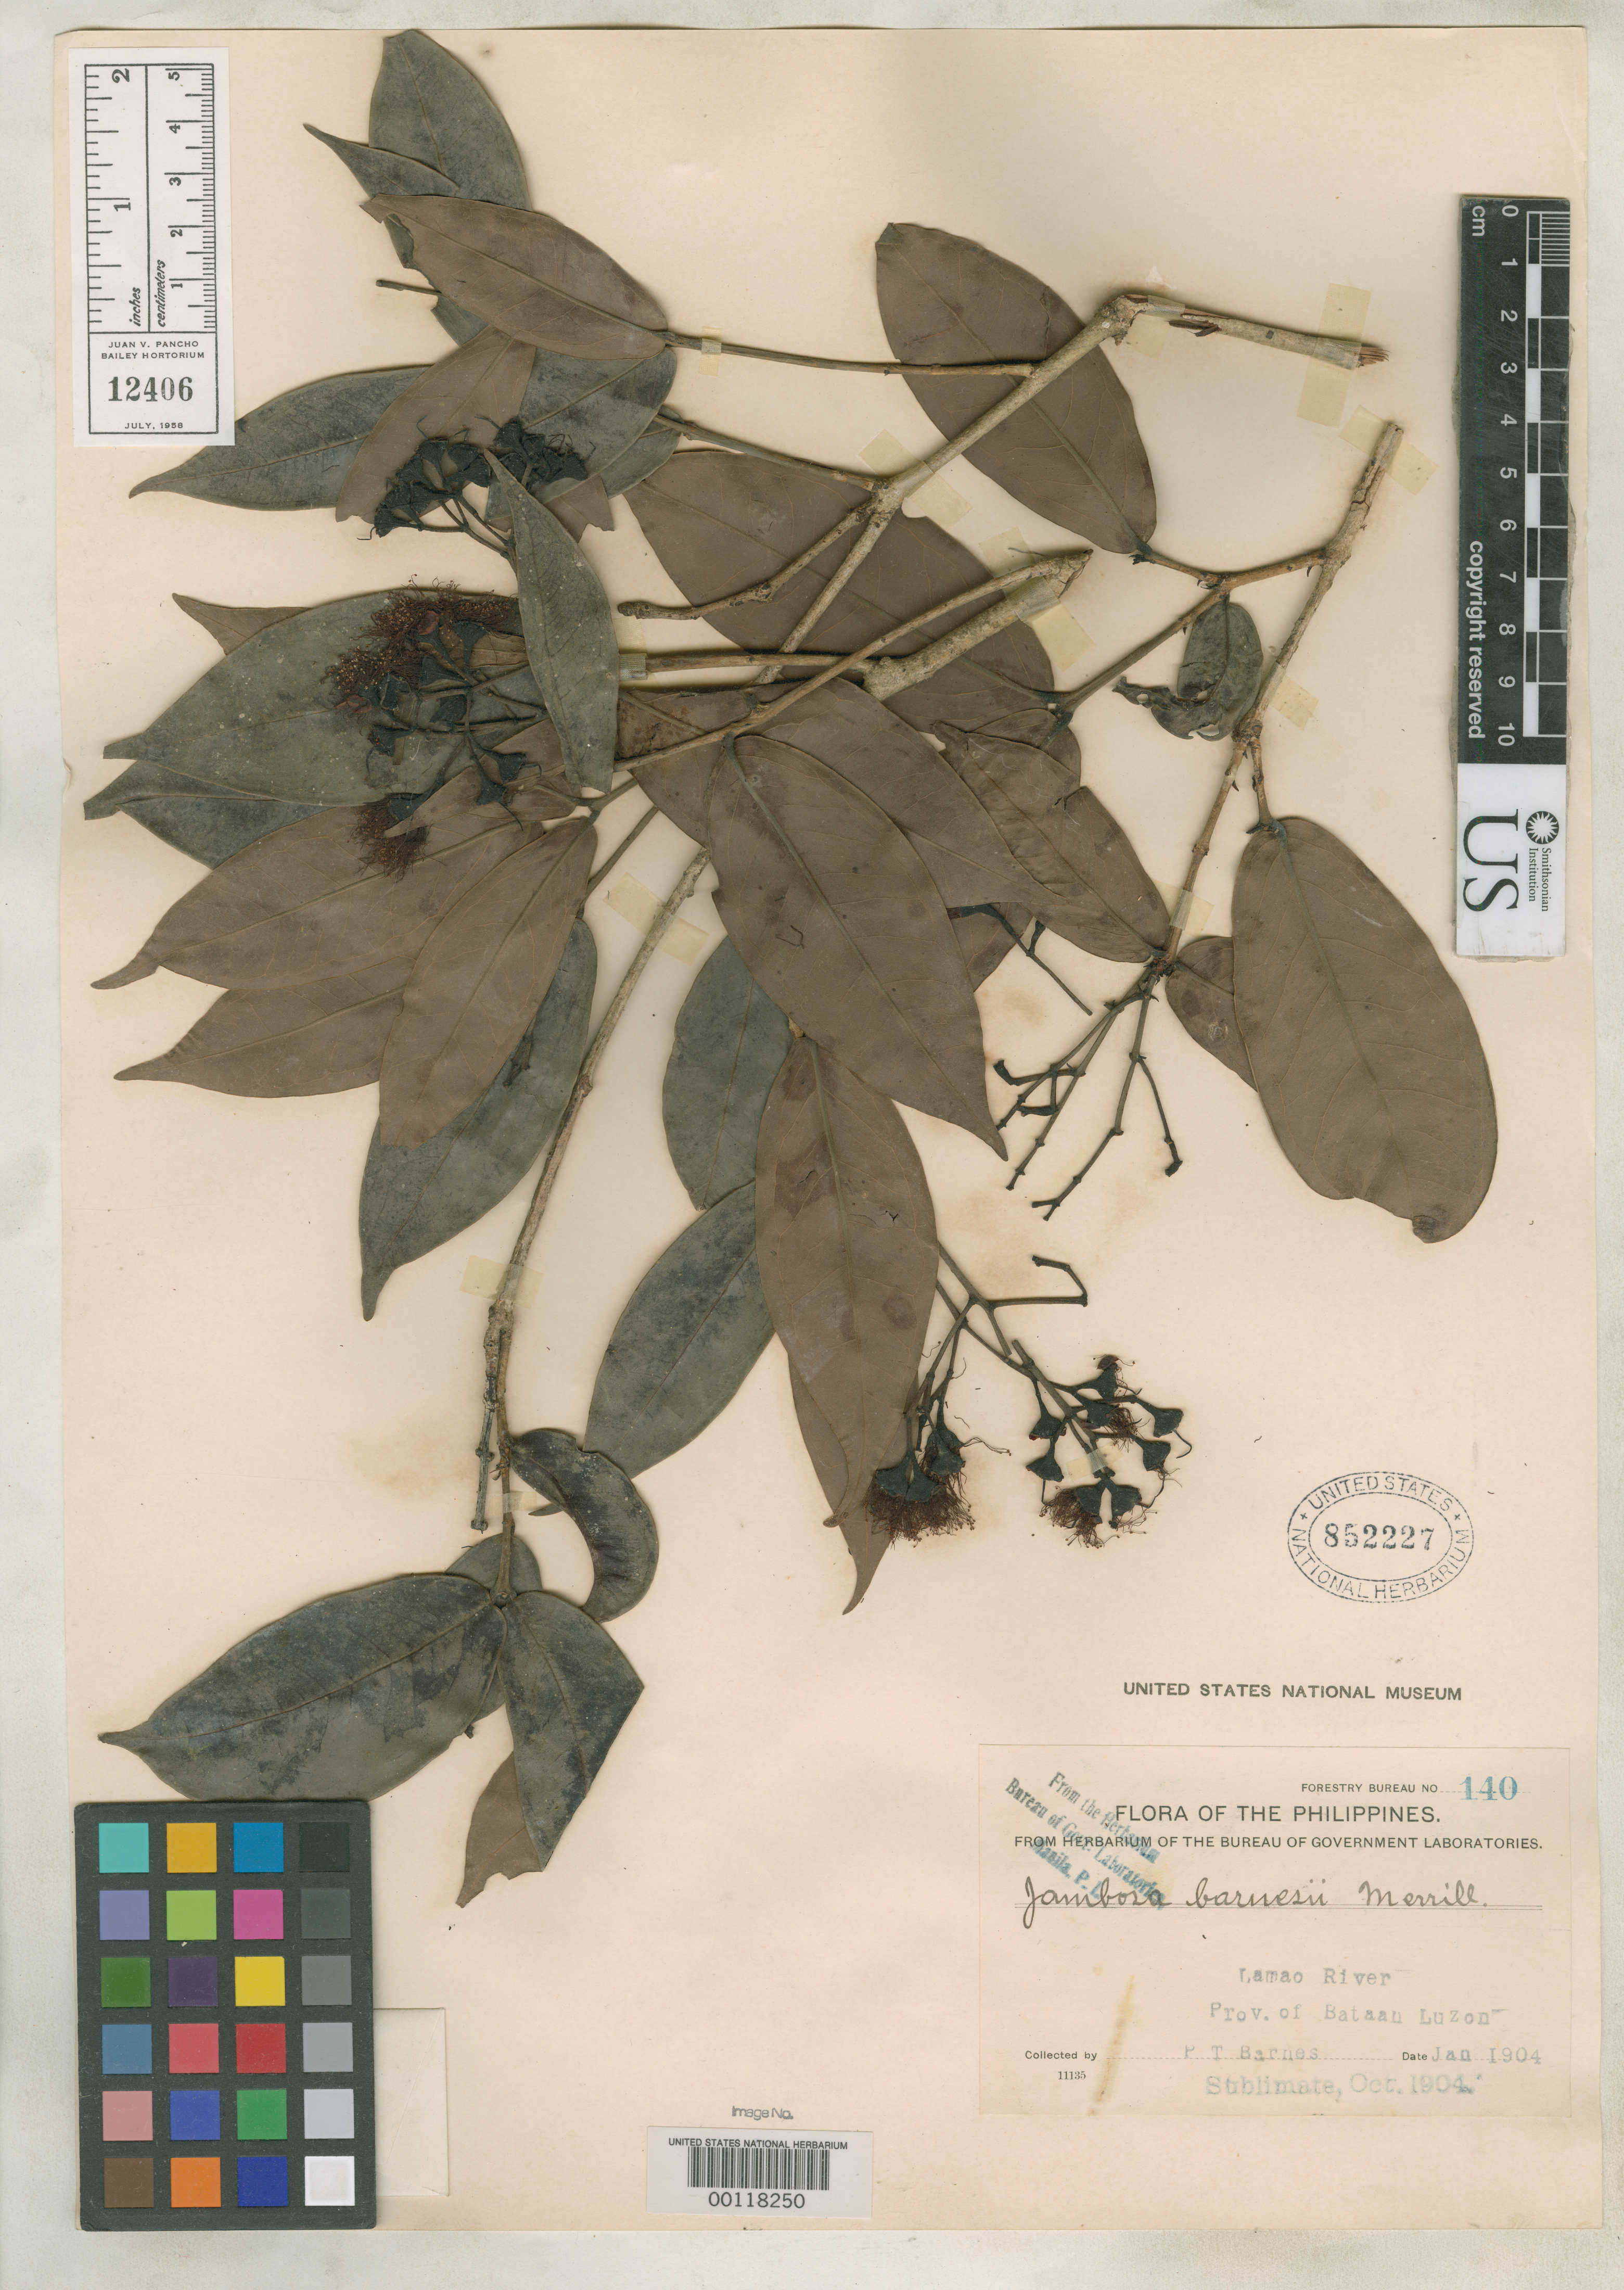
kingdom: Plantae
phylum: Tracheophyta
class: Magnoliopsida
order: Myrtales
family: Myrtaceae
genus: Jambosa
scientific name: Jambosa barnesii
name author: Merr.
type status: Isotype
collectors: P. Barnes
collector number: Bur. Sci. 140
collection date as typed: Jan 1904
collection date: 1904-01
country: Philippines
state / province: Central Luzon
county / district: Bataan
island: Luzon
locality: Lamao River, Mt Mariveles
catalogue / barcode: US 852227